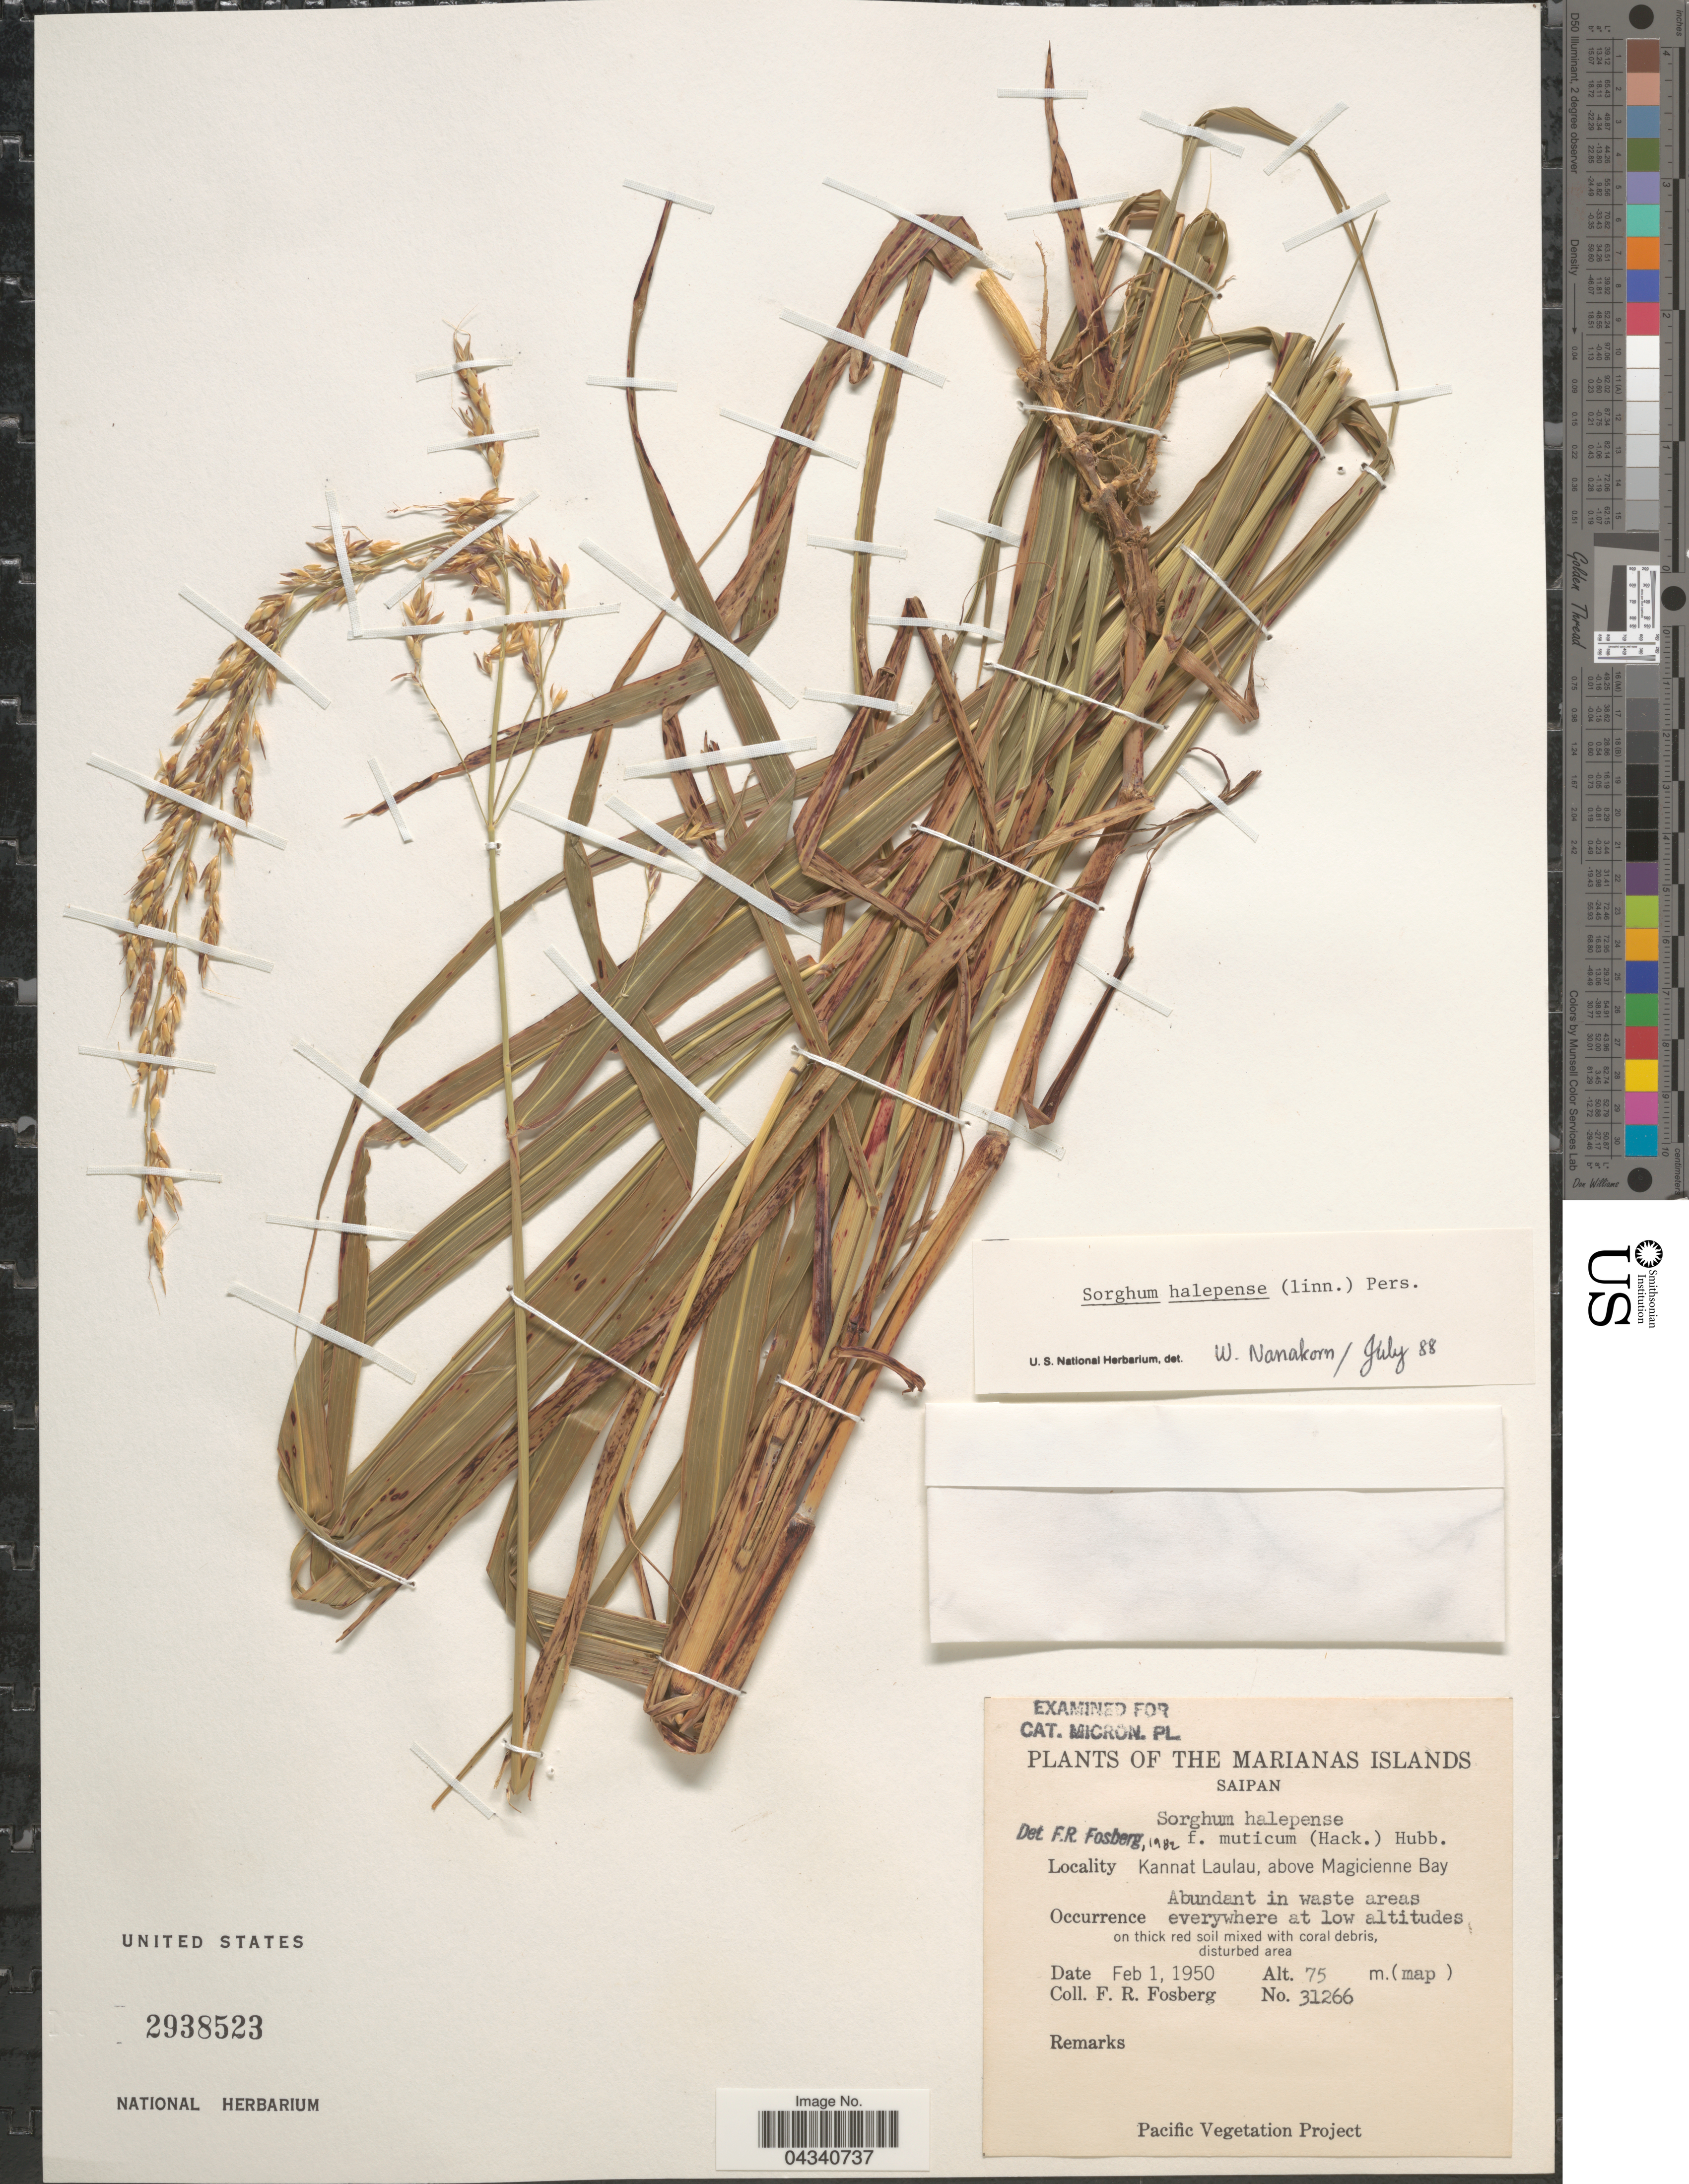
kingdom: Plantae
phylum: Tracheophyta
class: Liliopsida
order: Poales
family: Poaceae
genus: Sorghum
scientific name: Sorghum halepense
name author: (L.) Pers.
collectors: F. R. Fosberg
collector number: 31266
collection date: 1950-02-01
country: Northern Mariana Islands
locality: Marianas Islands. Saipan. Kannat Laulau, above Magicienne Bay. Abundant in waste areas everywhere at low altitudes.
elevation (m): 75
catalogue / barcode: US 2938523